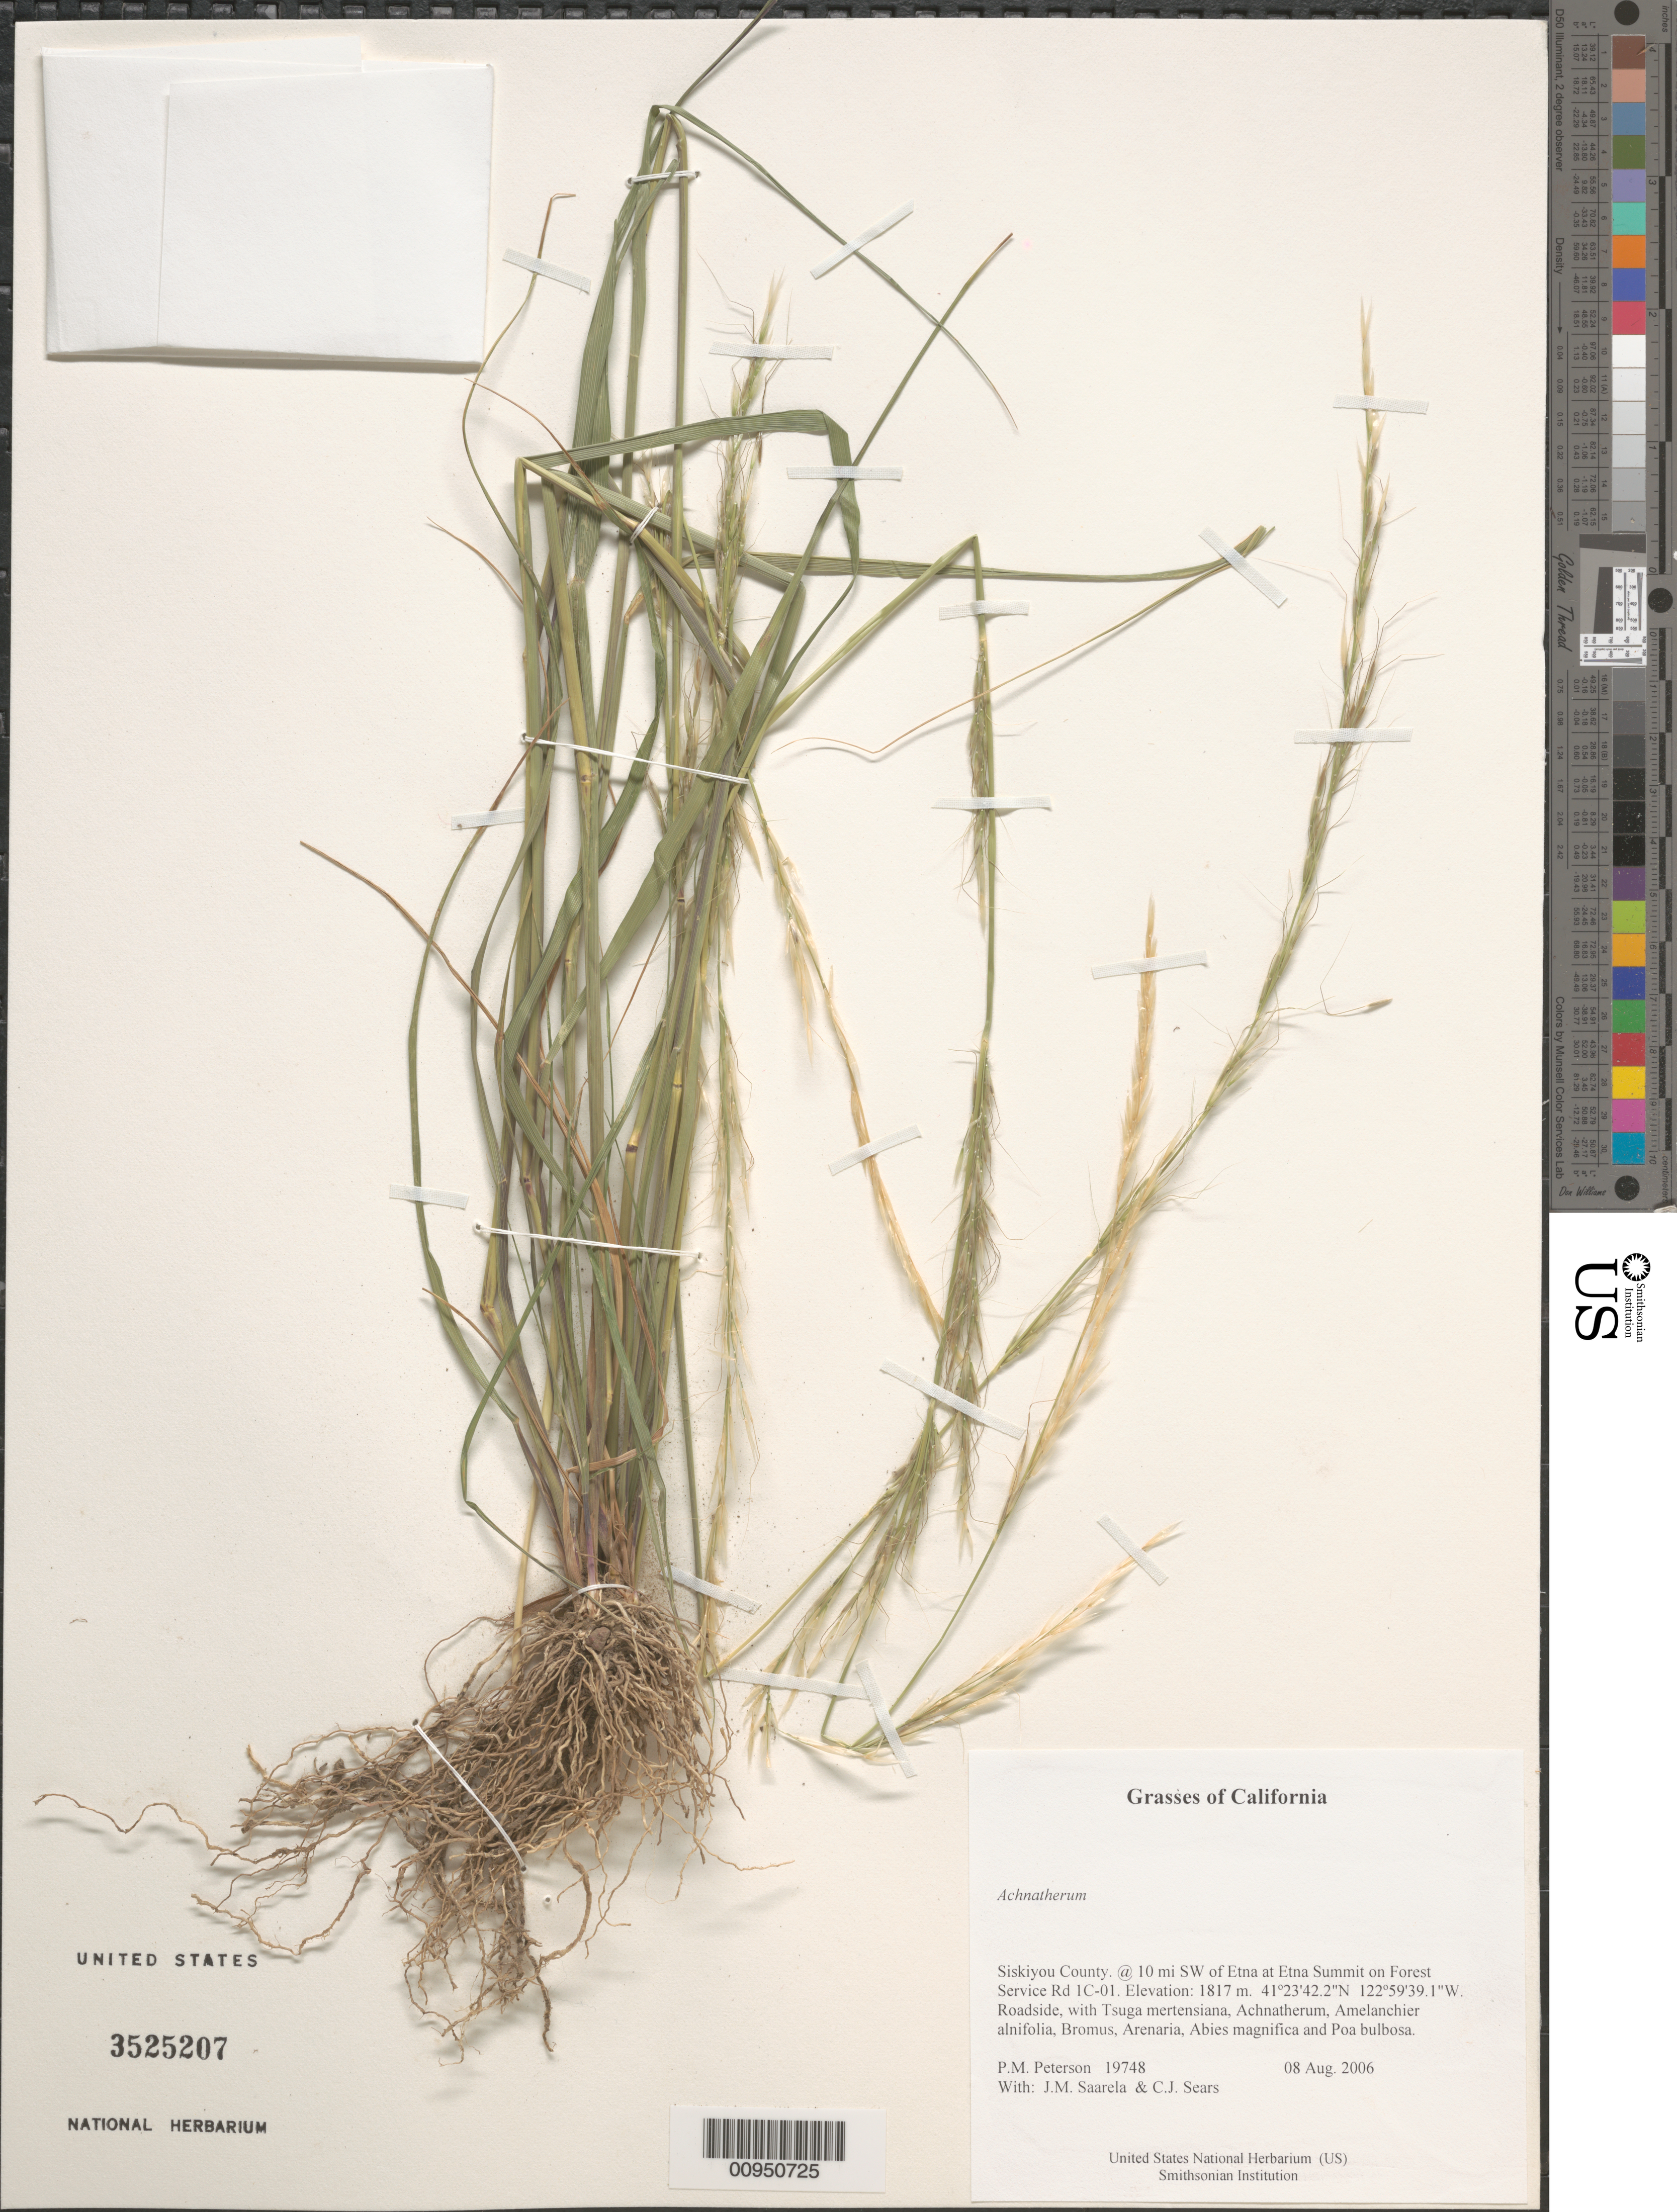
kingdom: Plantae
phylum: Tracheophyta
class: Liliopsida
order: Poales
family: Poaceae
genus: Achnatherum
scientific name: Achnatherum sp.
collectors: P. M. Peterson, J. Saarela & C. Sears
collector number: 19748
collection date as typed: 08 Aug 2006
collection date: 2006-08-08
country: United States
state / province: California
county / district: Siskiyou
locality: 10 mi SW of Etna at Etna Summit on Forest Service Rd 1C-01.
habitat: Roadside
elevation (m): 1817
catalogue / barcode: US 3525207